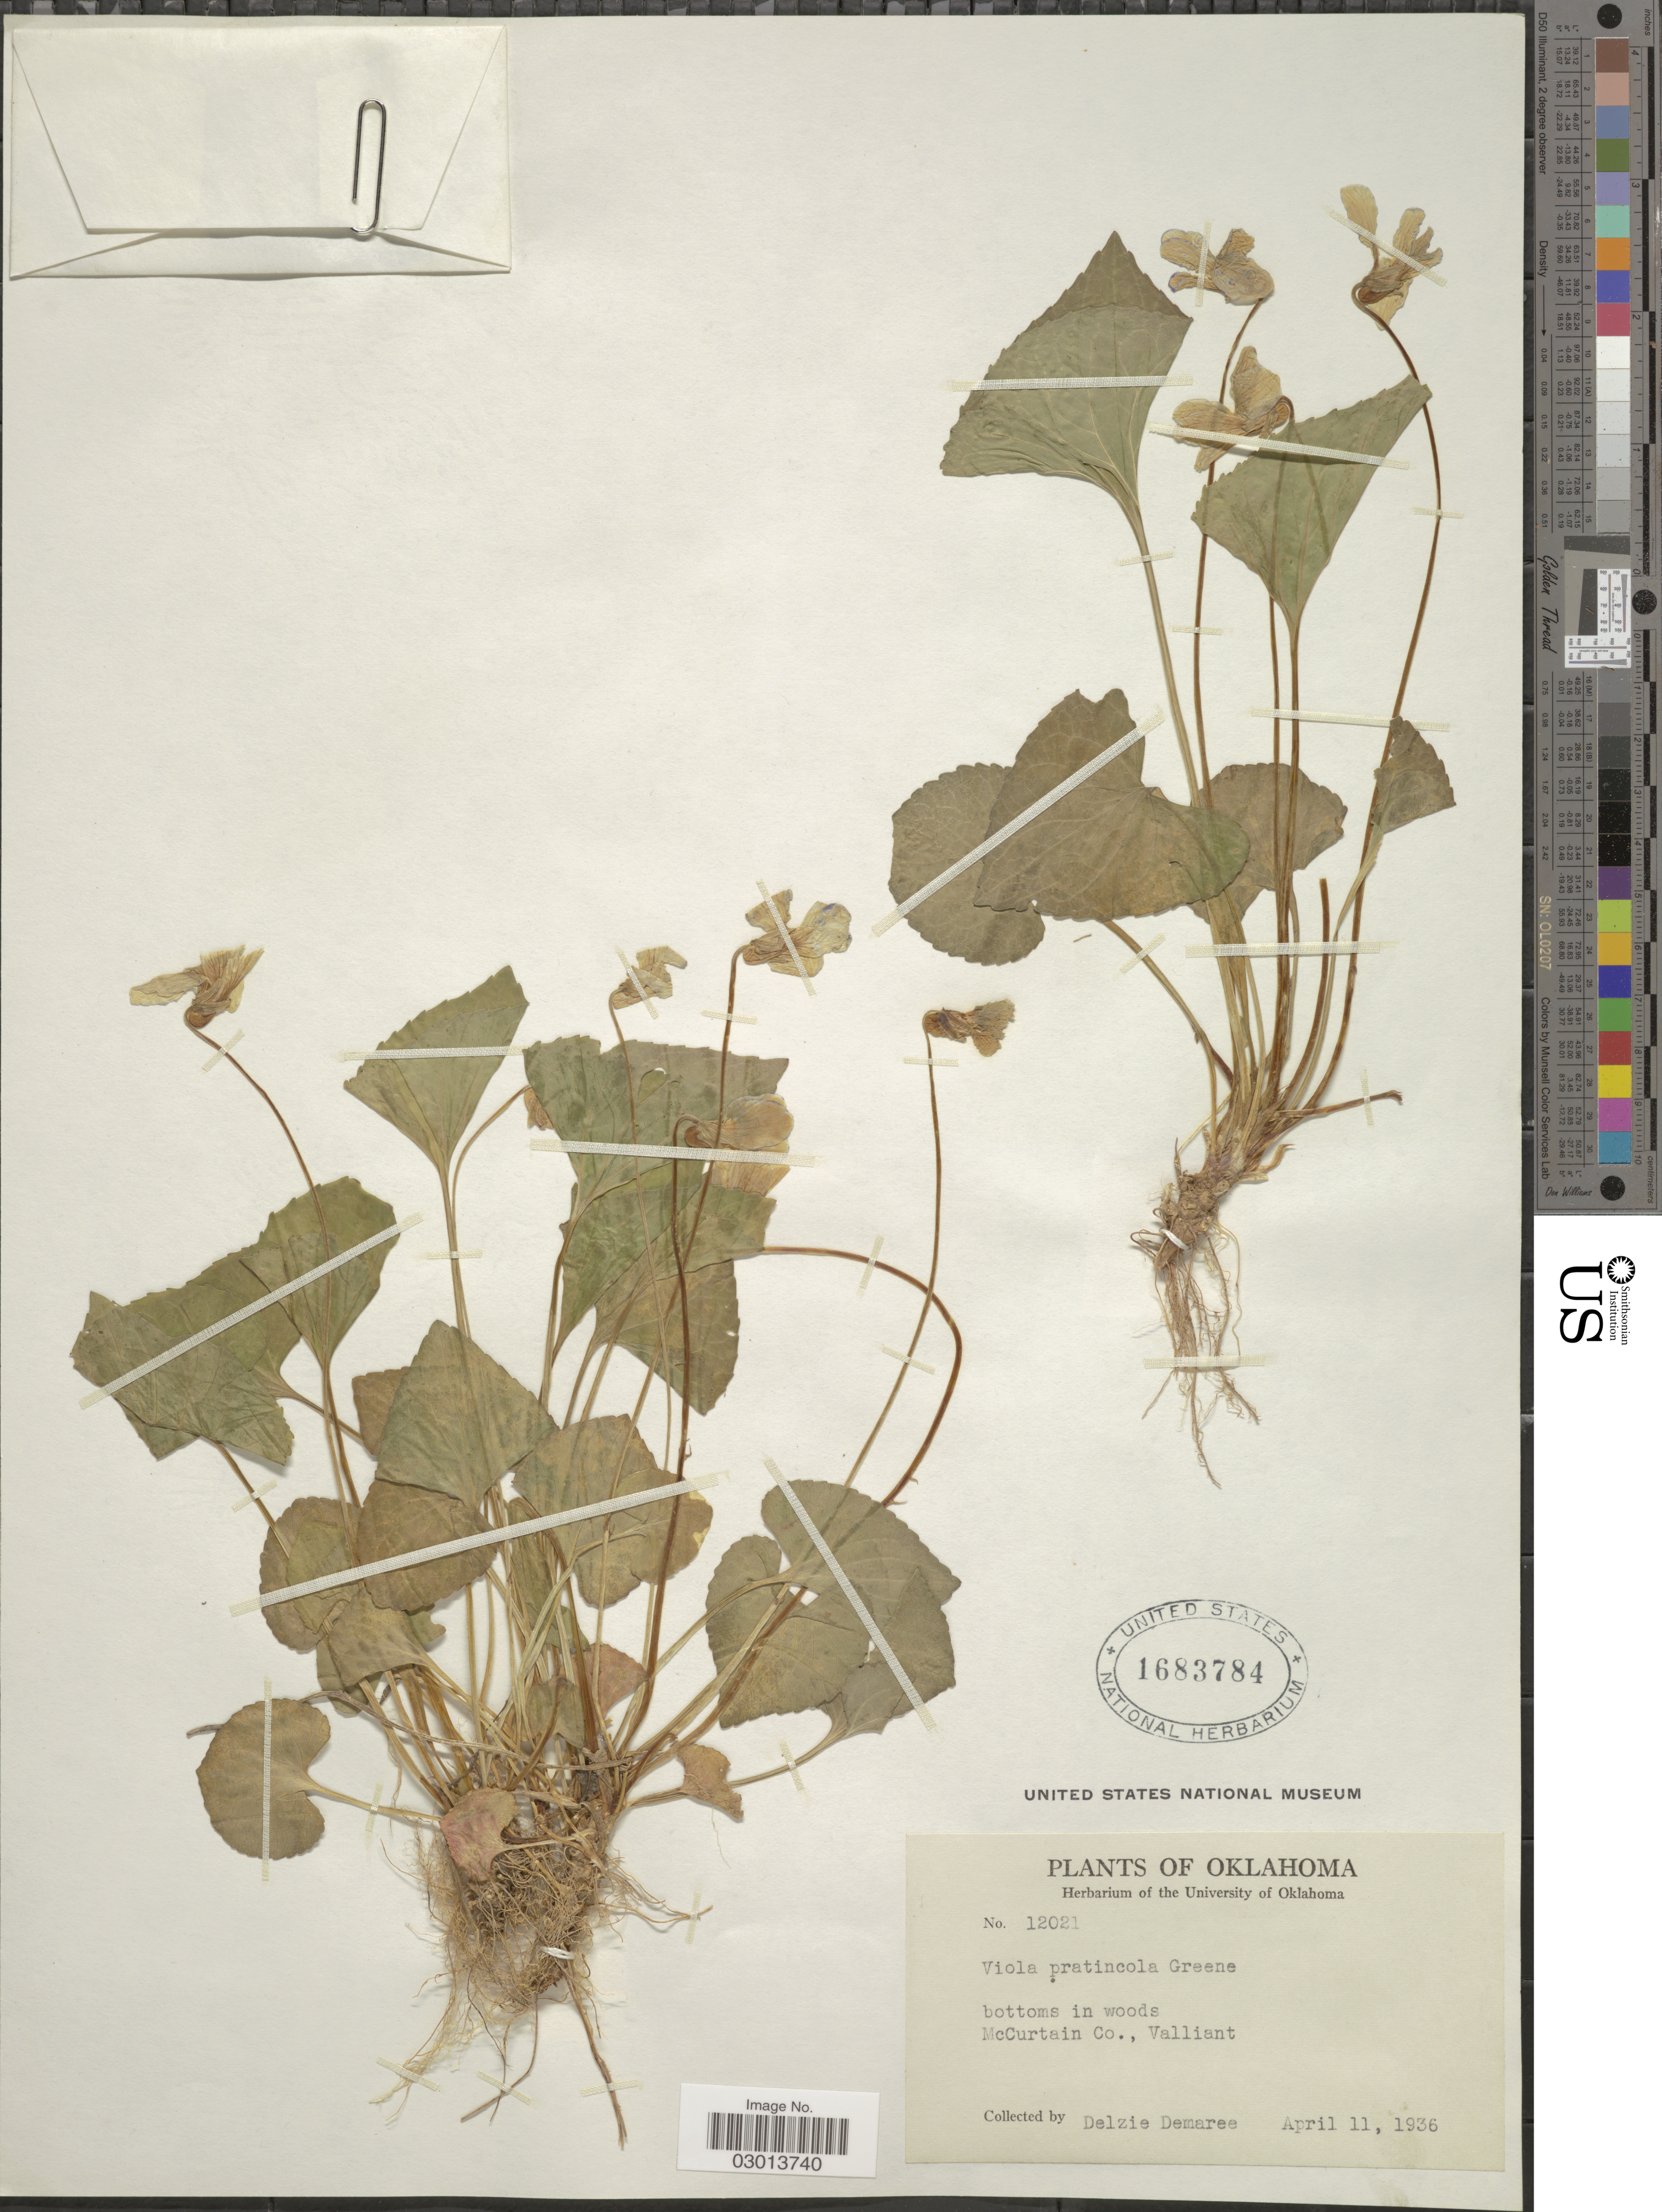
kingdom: Plantae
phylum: Tracheophyta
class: Magnoliopsida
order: Malpighiales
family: Violaceae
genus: Viola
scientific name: Viola pratincola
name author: Greene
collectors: D. Demaree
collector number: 12021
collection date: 1936-04-11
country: United States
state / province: Oklahoma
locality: McCurtain Co., Valliant.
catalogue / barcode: US 1683784